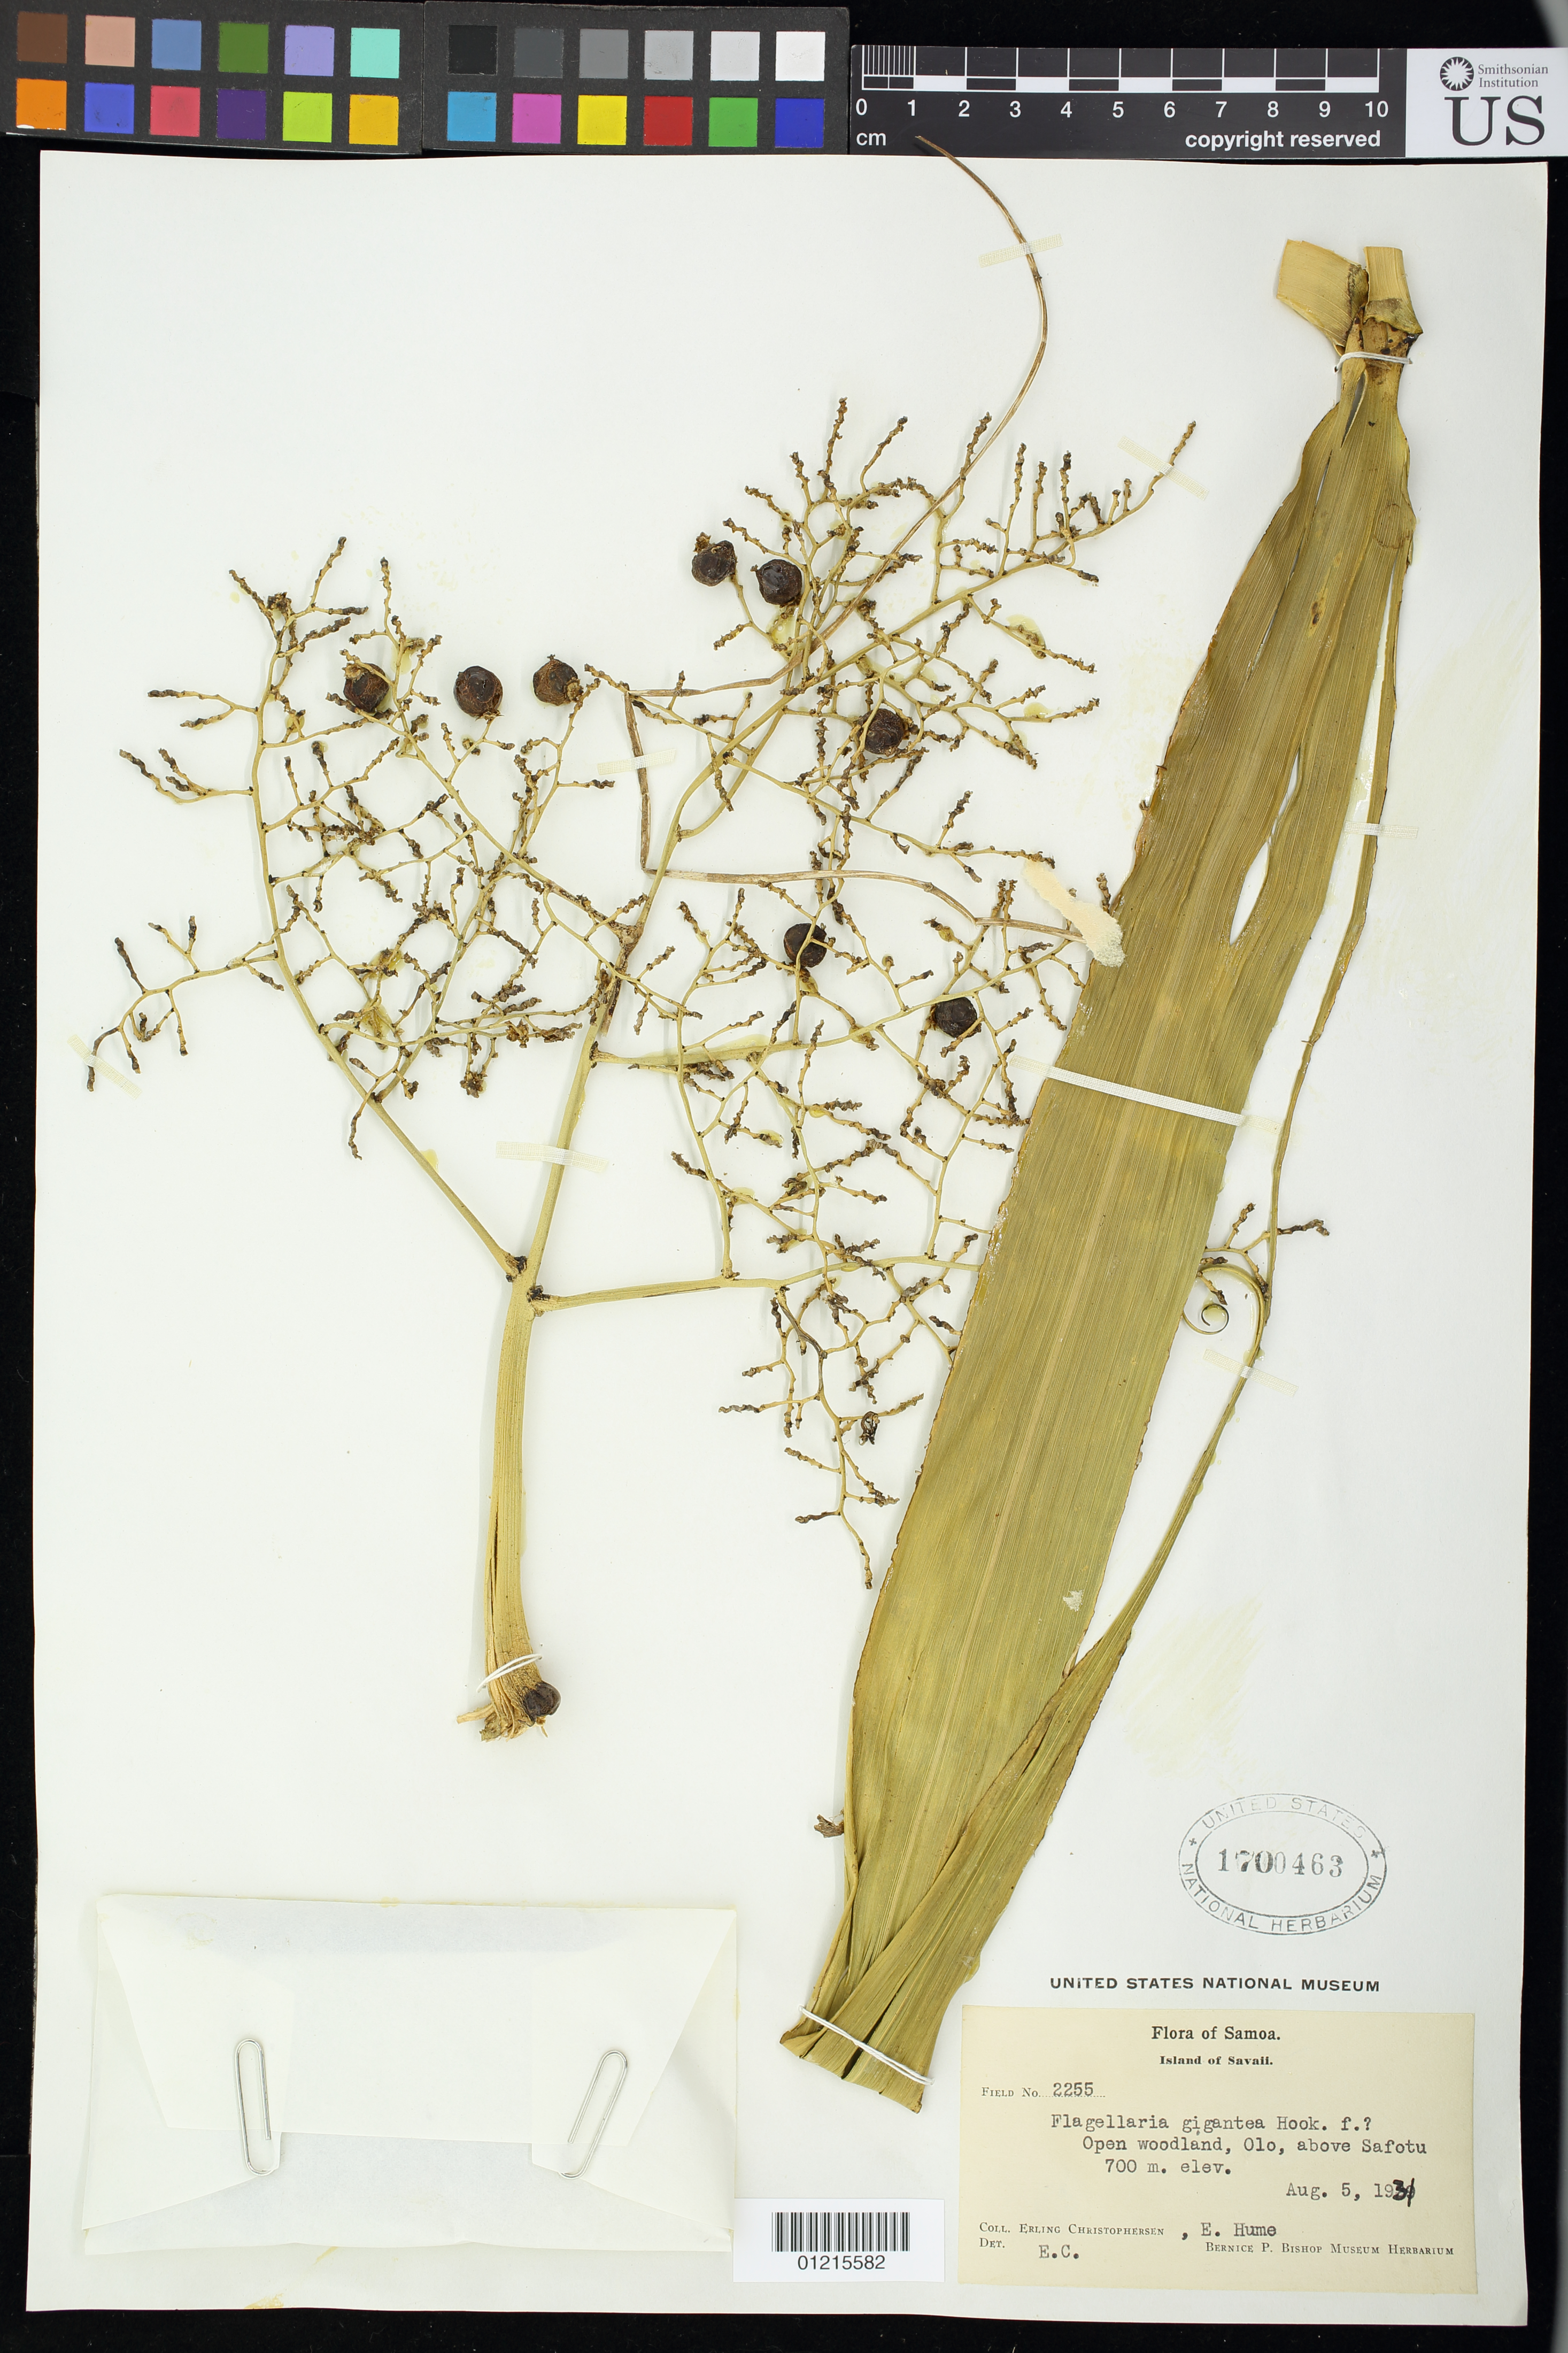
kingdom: Plantae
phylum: Tracheophyta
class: Liliopsida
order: Poales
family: Flagellariaceae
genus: Flagellaria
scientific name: Flagellaria gigantea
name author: Hook. f.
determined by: Christophersen, Erling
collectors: E. Christophersen & E. Hume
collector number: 2255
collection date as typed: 05 Aug 1931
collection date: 1931-08-05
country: Samoa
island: Savai'i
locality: Open woodland, olo, above safotu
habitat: Open woodland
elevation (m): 700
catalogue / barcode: US 1700463